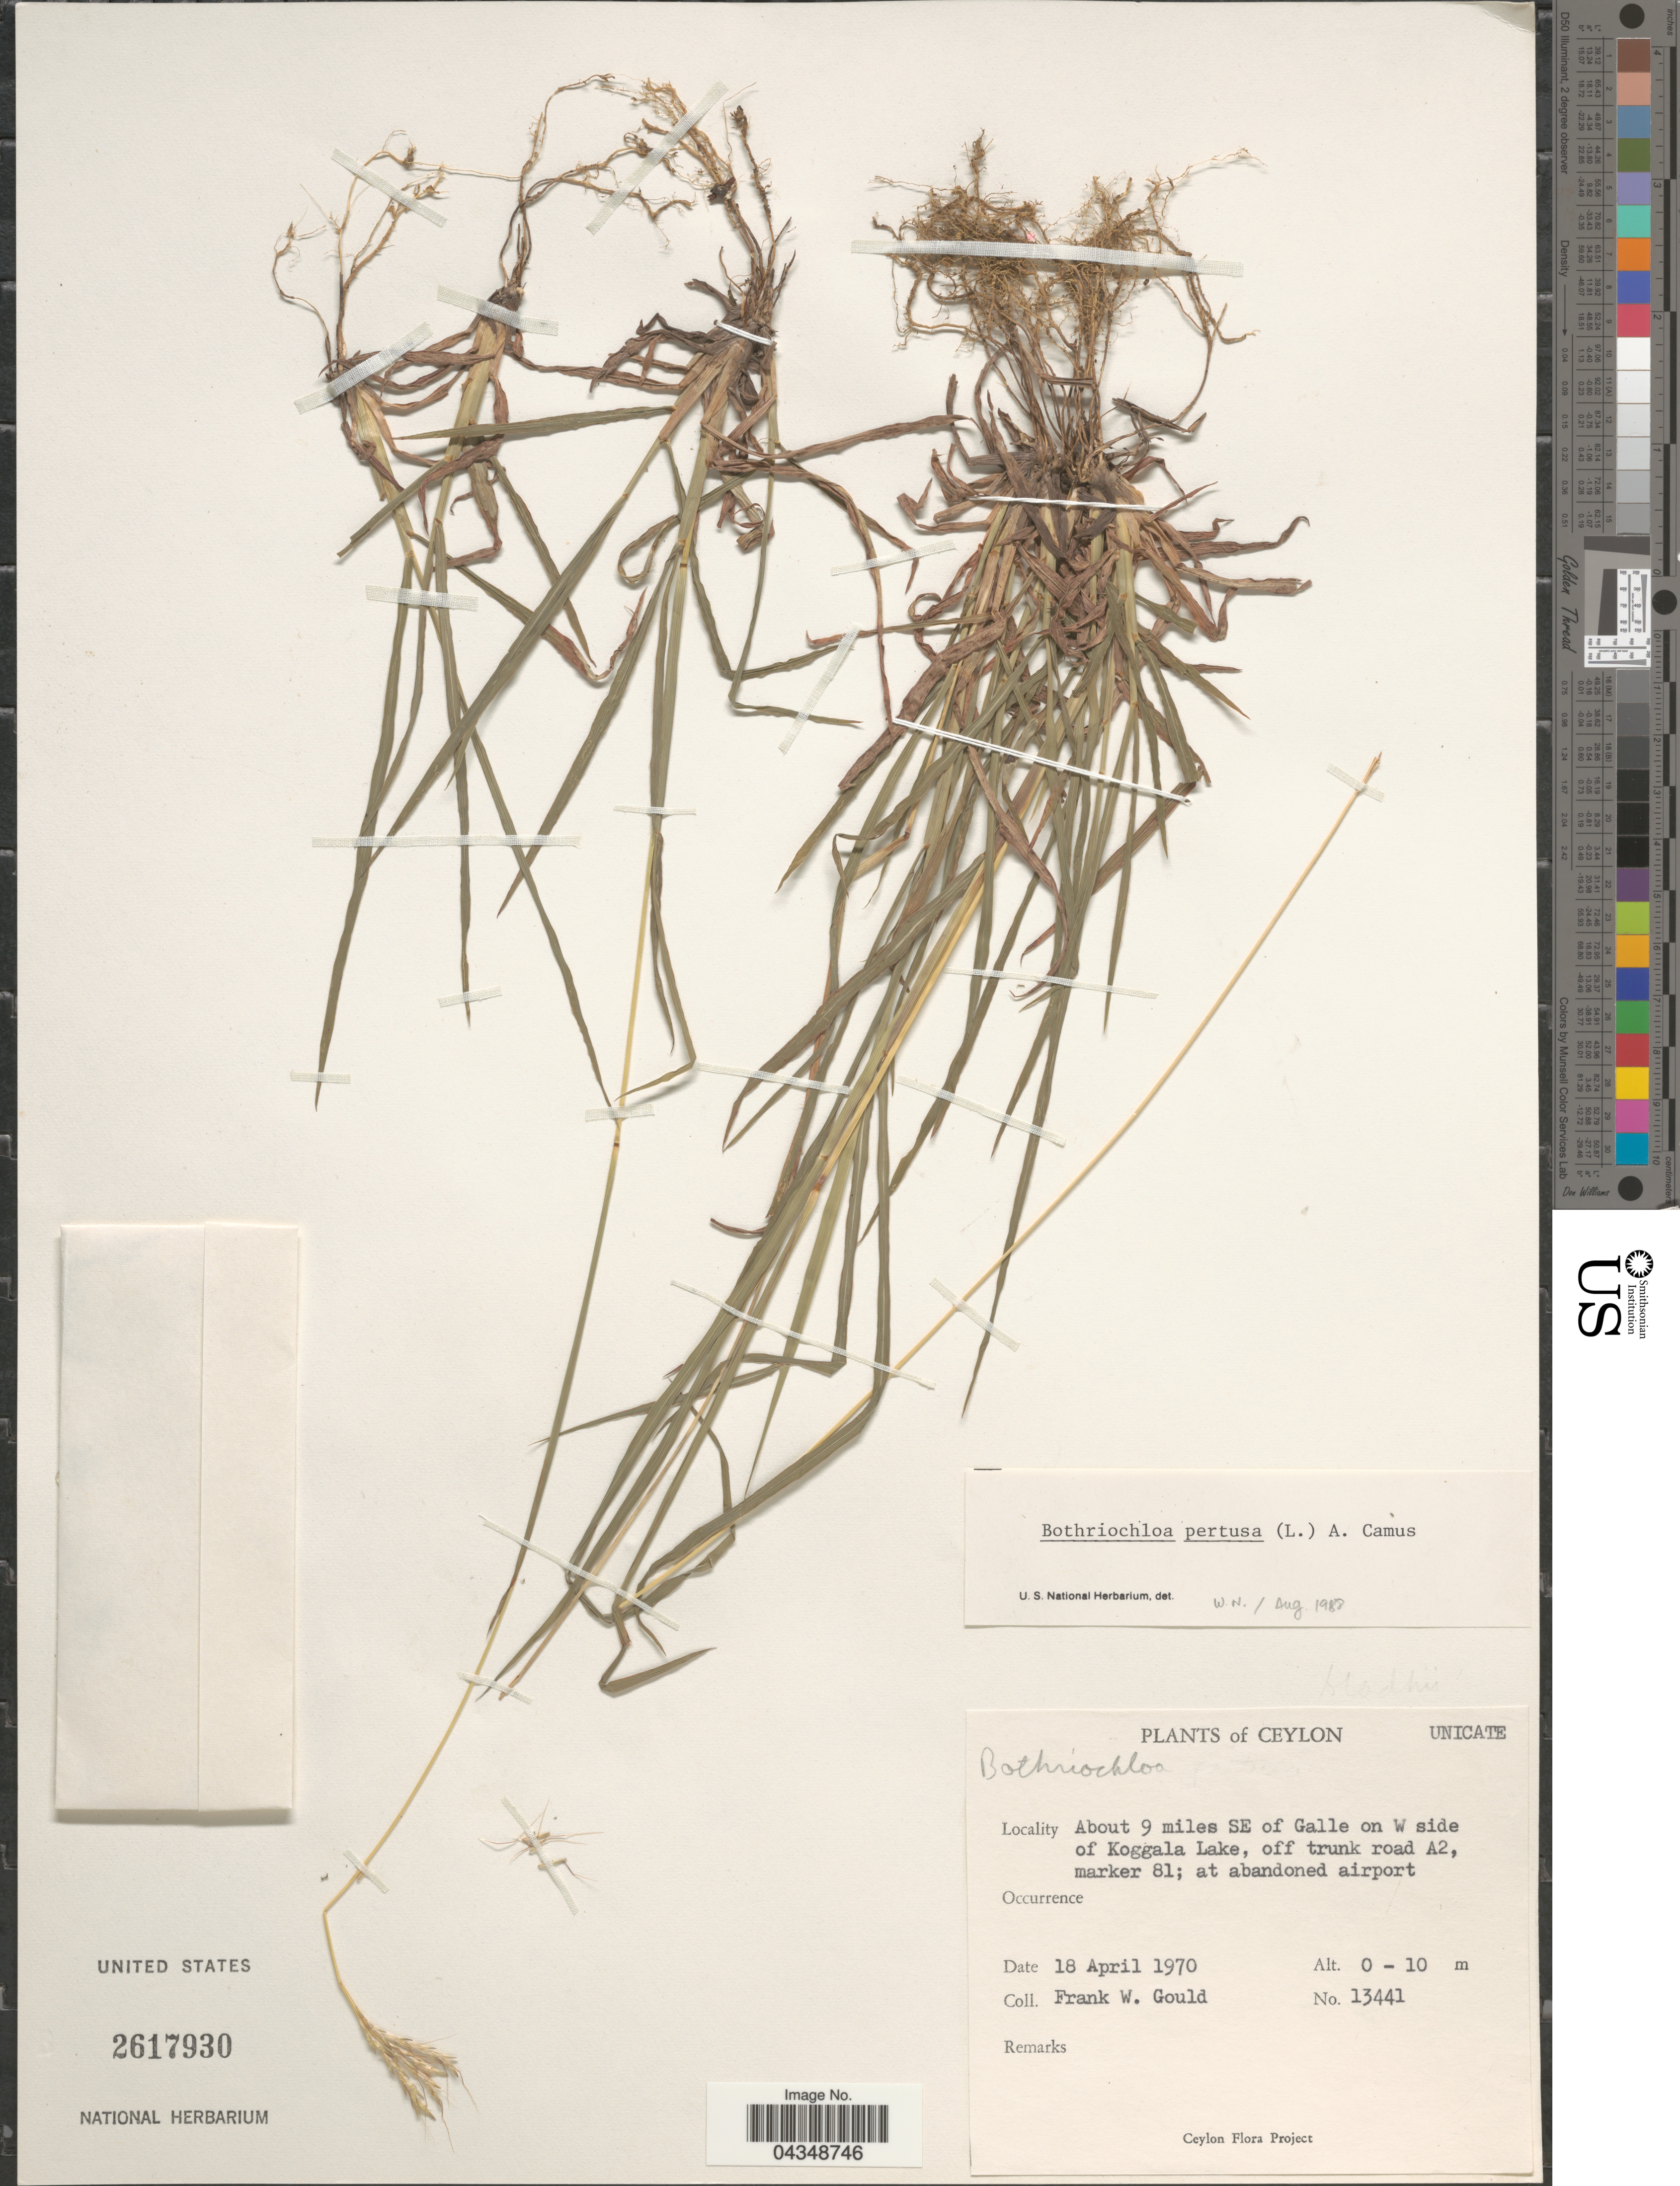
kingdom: Plantae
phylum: Tracheophyta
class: Liliopsida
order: Poales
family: Poaceae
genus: Bothriochloa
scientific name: Bothriochloa pertusa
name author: (L.) A. Camus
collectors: F. W. Gould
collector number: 13441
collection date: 1970-04-18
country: Sri Lanka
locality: Ceylon. About 9 miles SE of Galle on W side of Koggala Lake, off trunk road A2, marker 81; at abandoned airport.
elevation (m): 0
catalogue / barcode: US 2617930